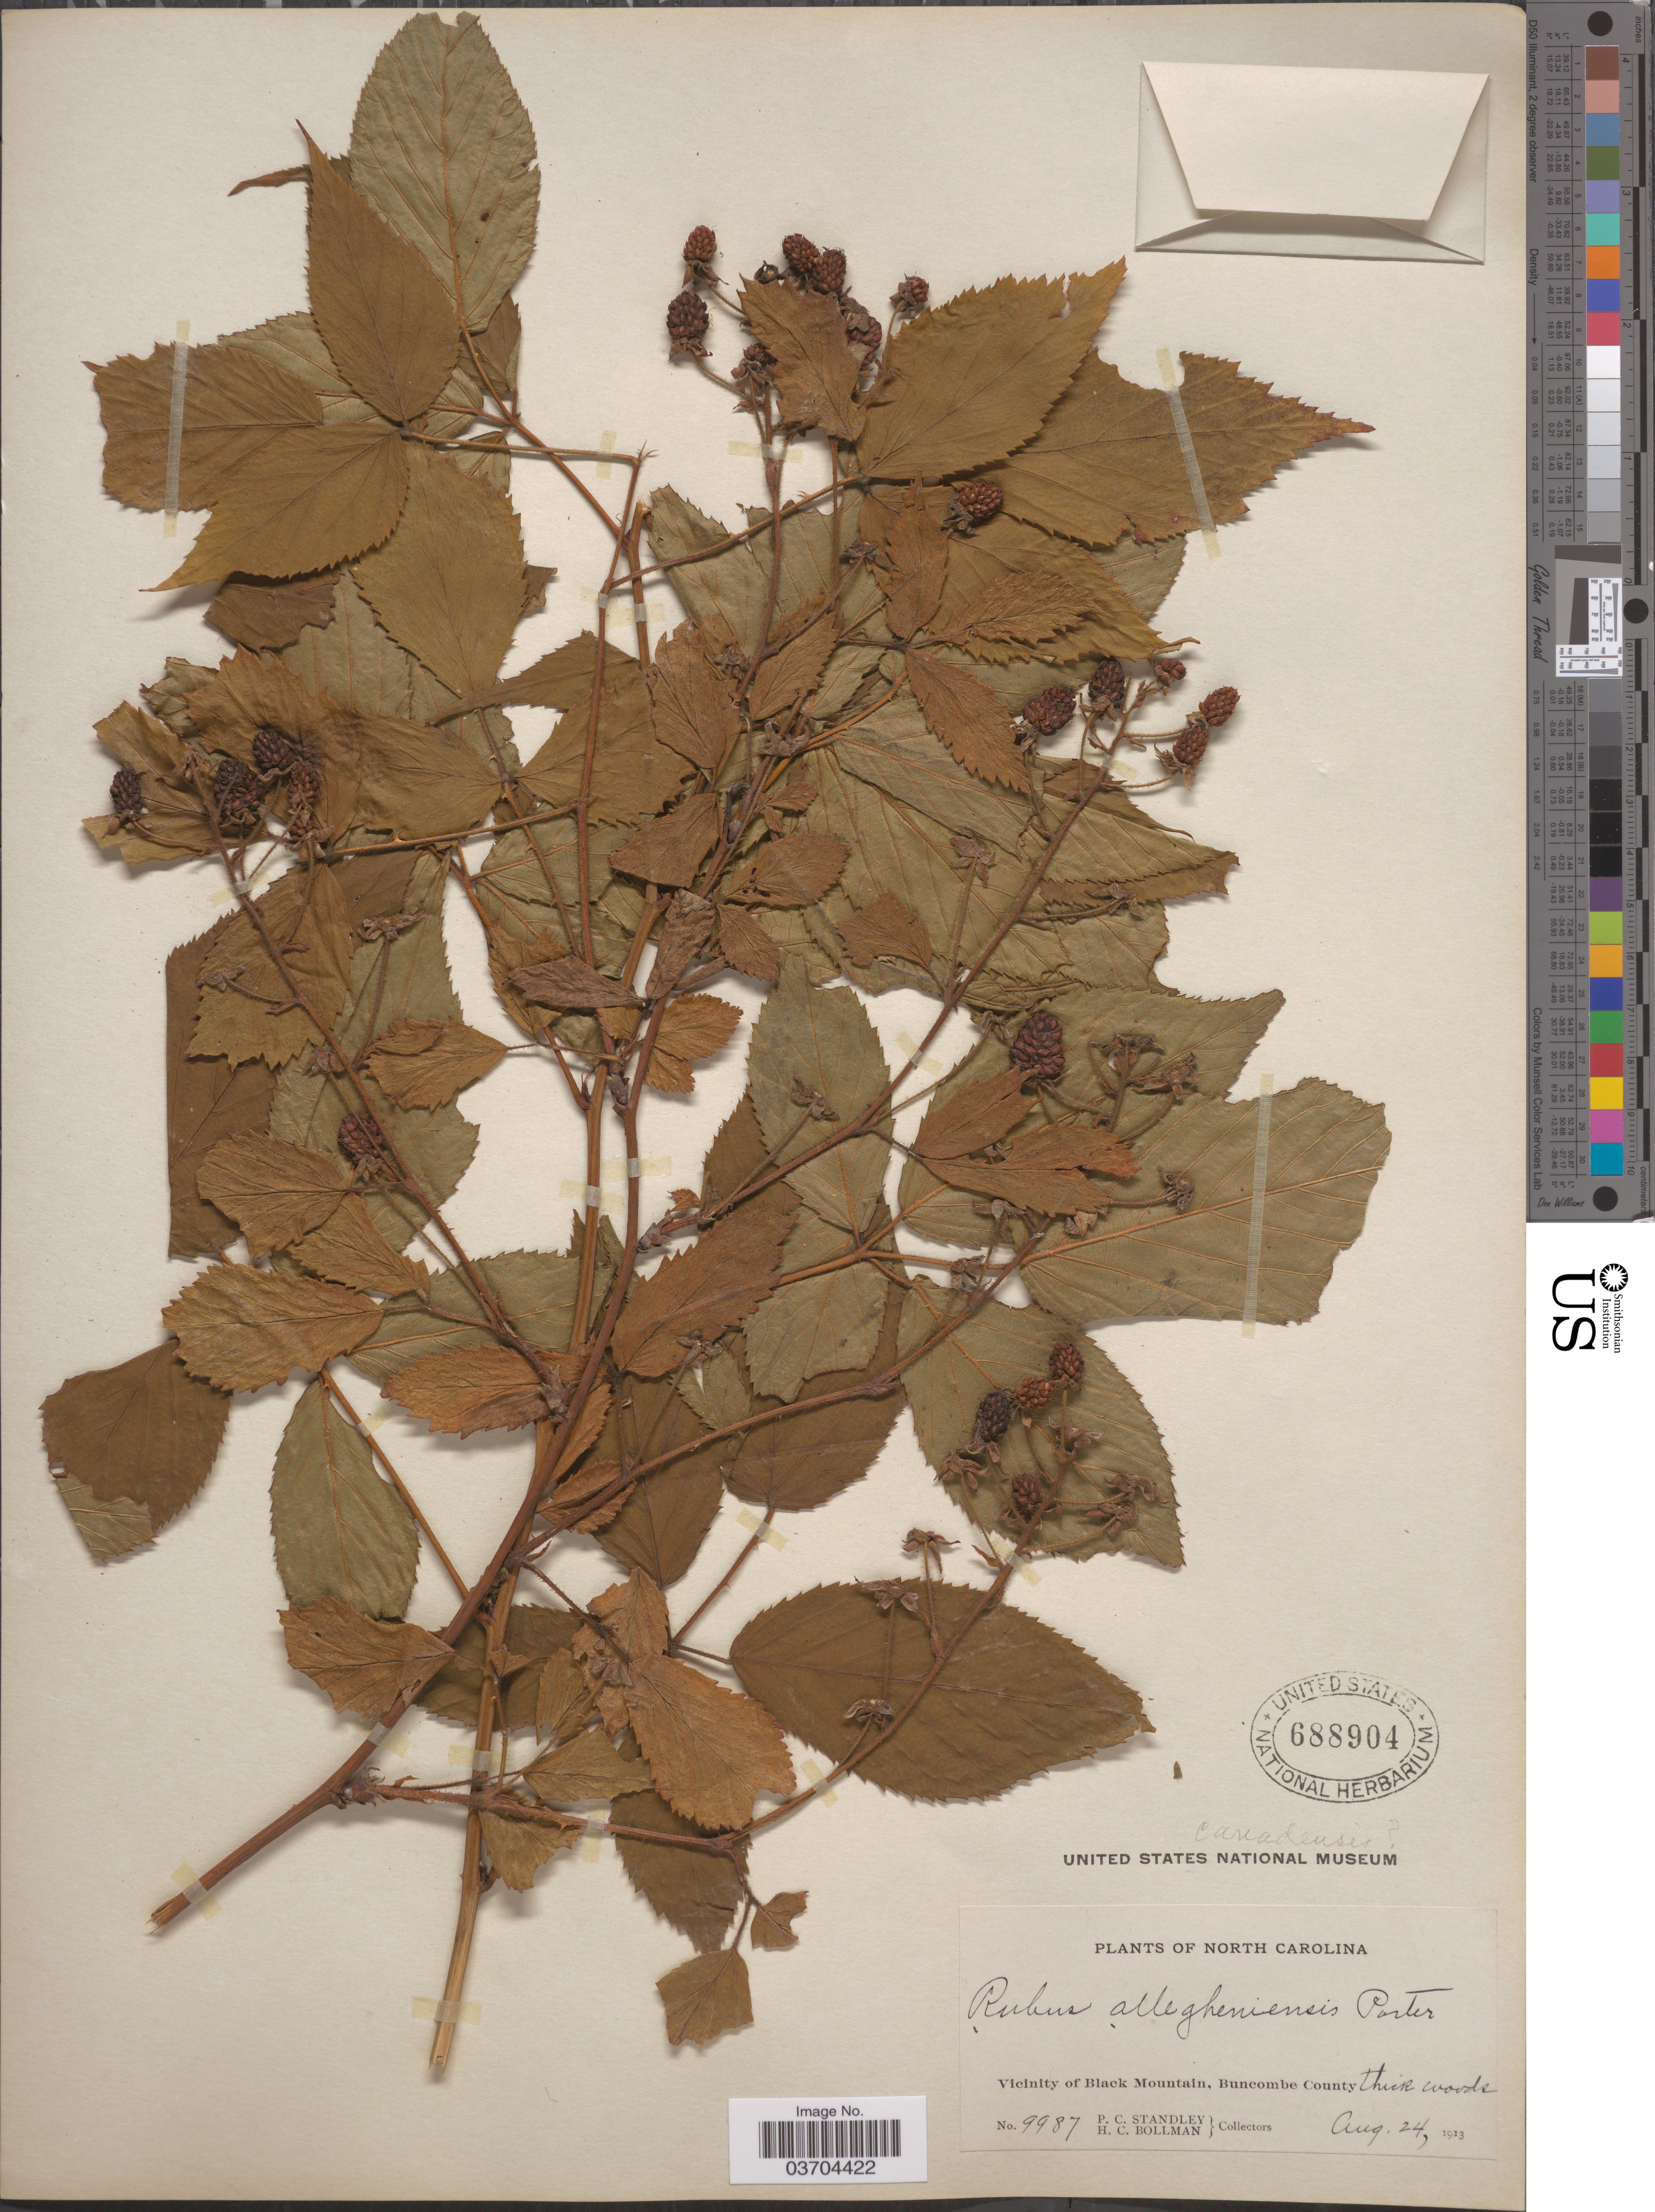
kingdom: Plantae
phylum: Tracheophyta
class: Magnoliopsida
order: Rosales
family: Rosaceae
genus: Rubus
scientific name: Rubus canadensis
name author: L.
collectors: P. C. Standley & H. C. Bollman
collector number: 9987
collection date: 1913-08-24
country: United States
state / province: North Carolina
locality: Vicinity of Black Mountain, Buncombe County.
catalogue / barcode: US 688904